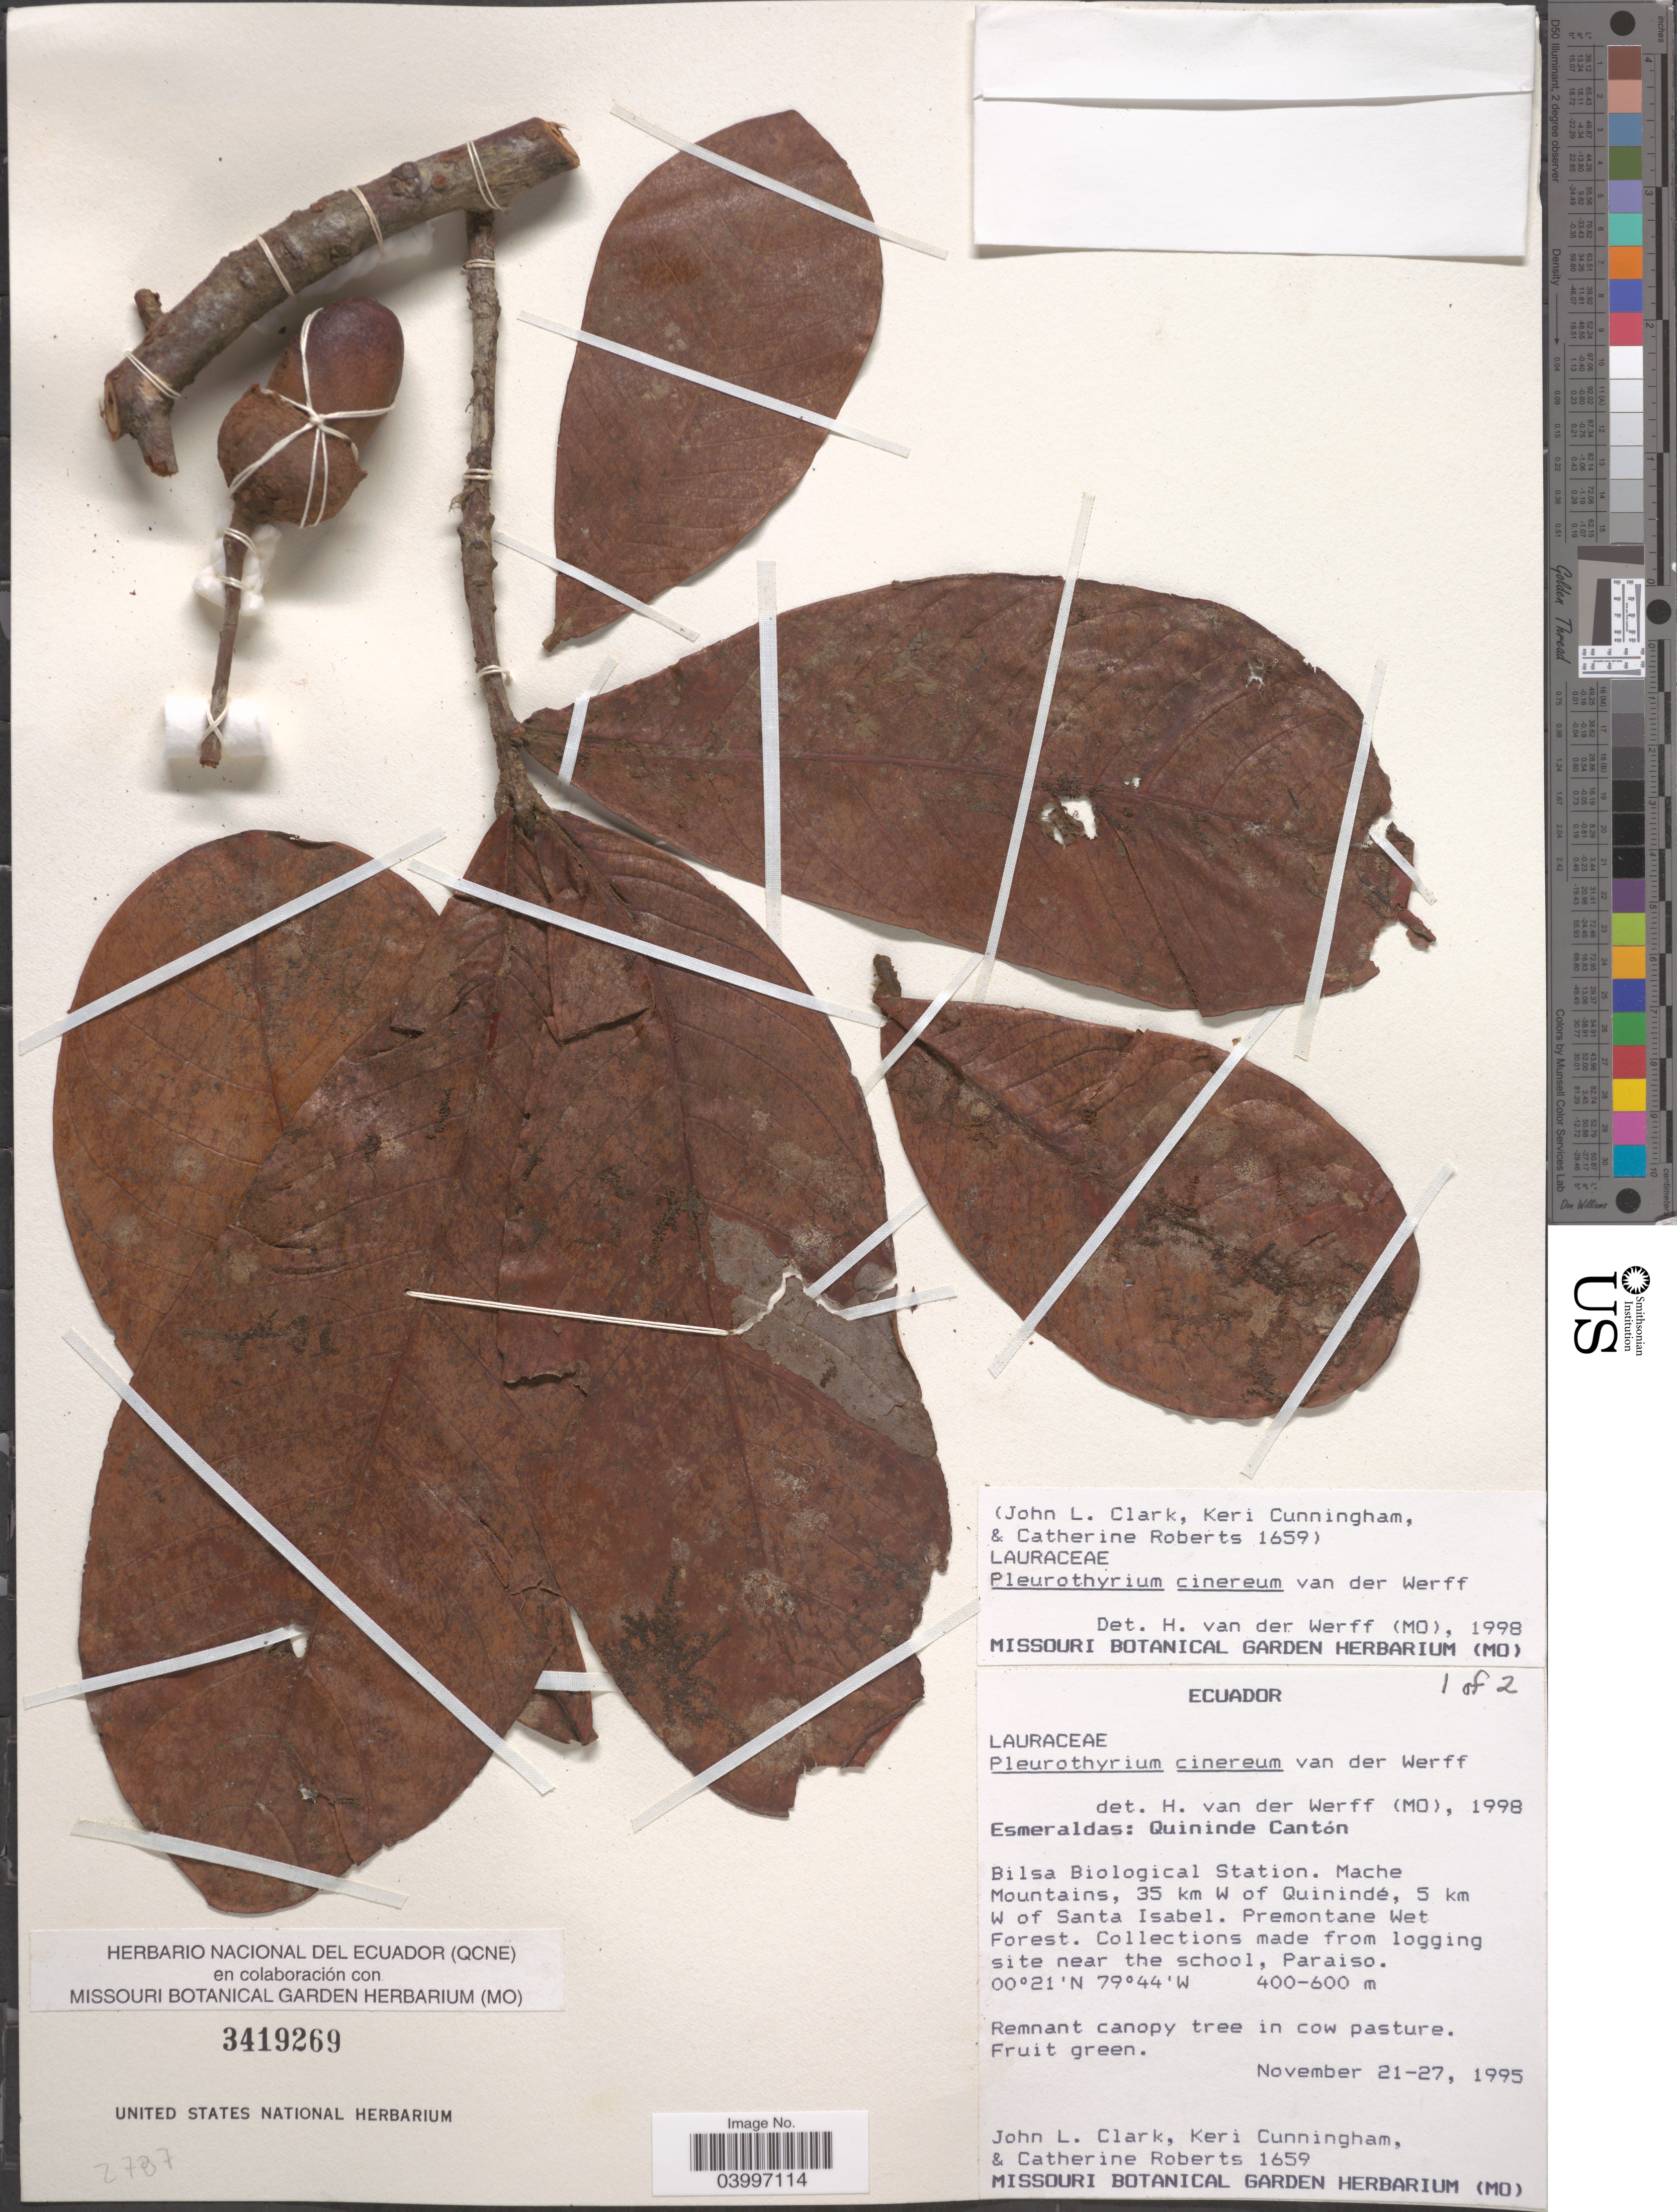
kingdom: Plantae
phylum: Tracheophyta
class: Magnoliopsida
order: Laurales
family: Lauraceae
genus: Pleurothyrium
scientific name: Pleurothyrium cinereum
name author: van der Werff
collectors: J. L. Clark, K. Cunningham & C. Roberts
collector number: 1659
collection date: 1995-11-21/1995-11-27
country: Ecuador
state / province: Esmeraldas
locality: Quininde Cantón. Bilsa Biological Station. Mache Mountains, 35 km W of Quinindé, 5 km W of Santa Isabel. From logging site near the school, Paraiso.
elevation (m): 400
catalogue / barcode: US 3419269